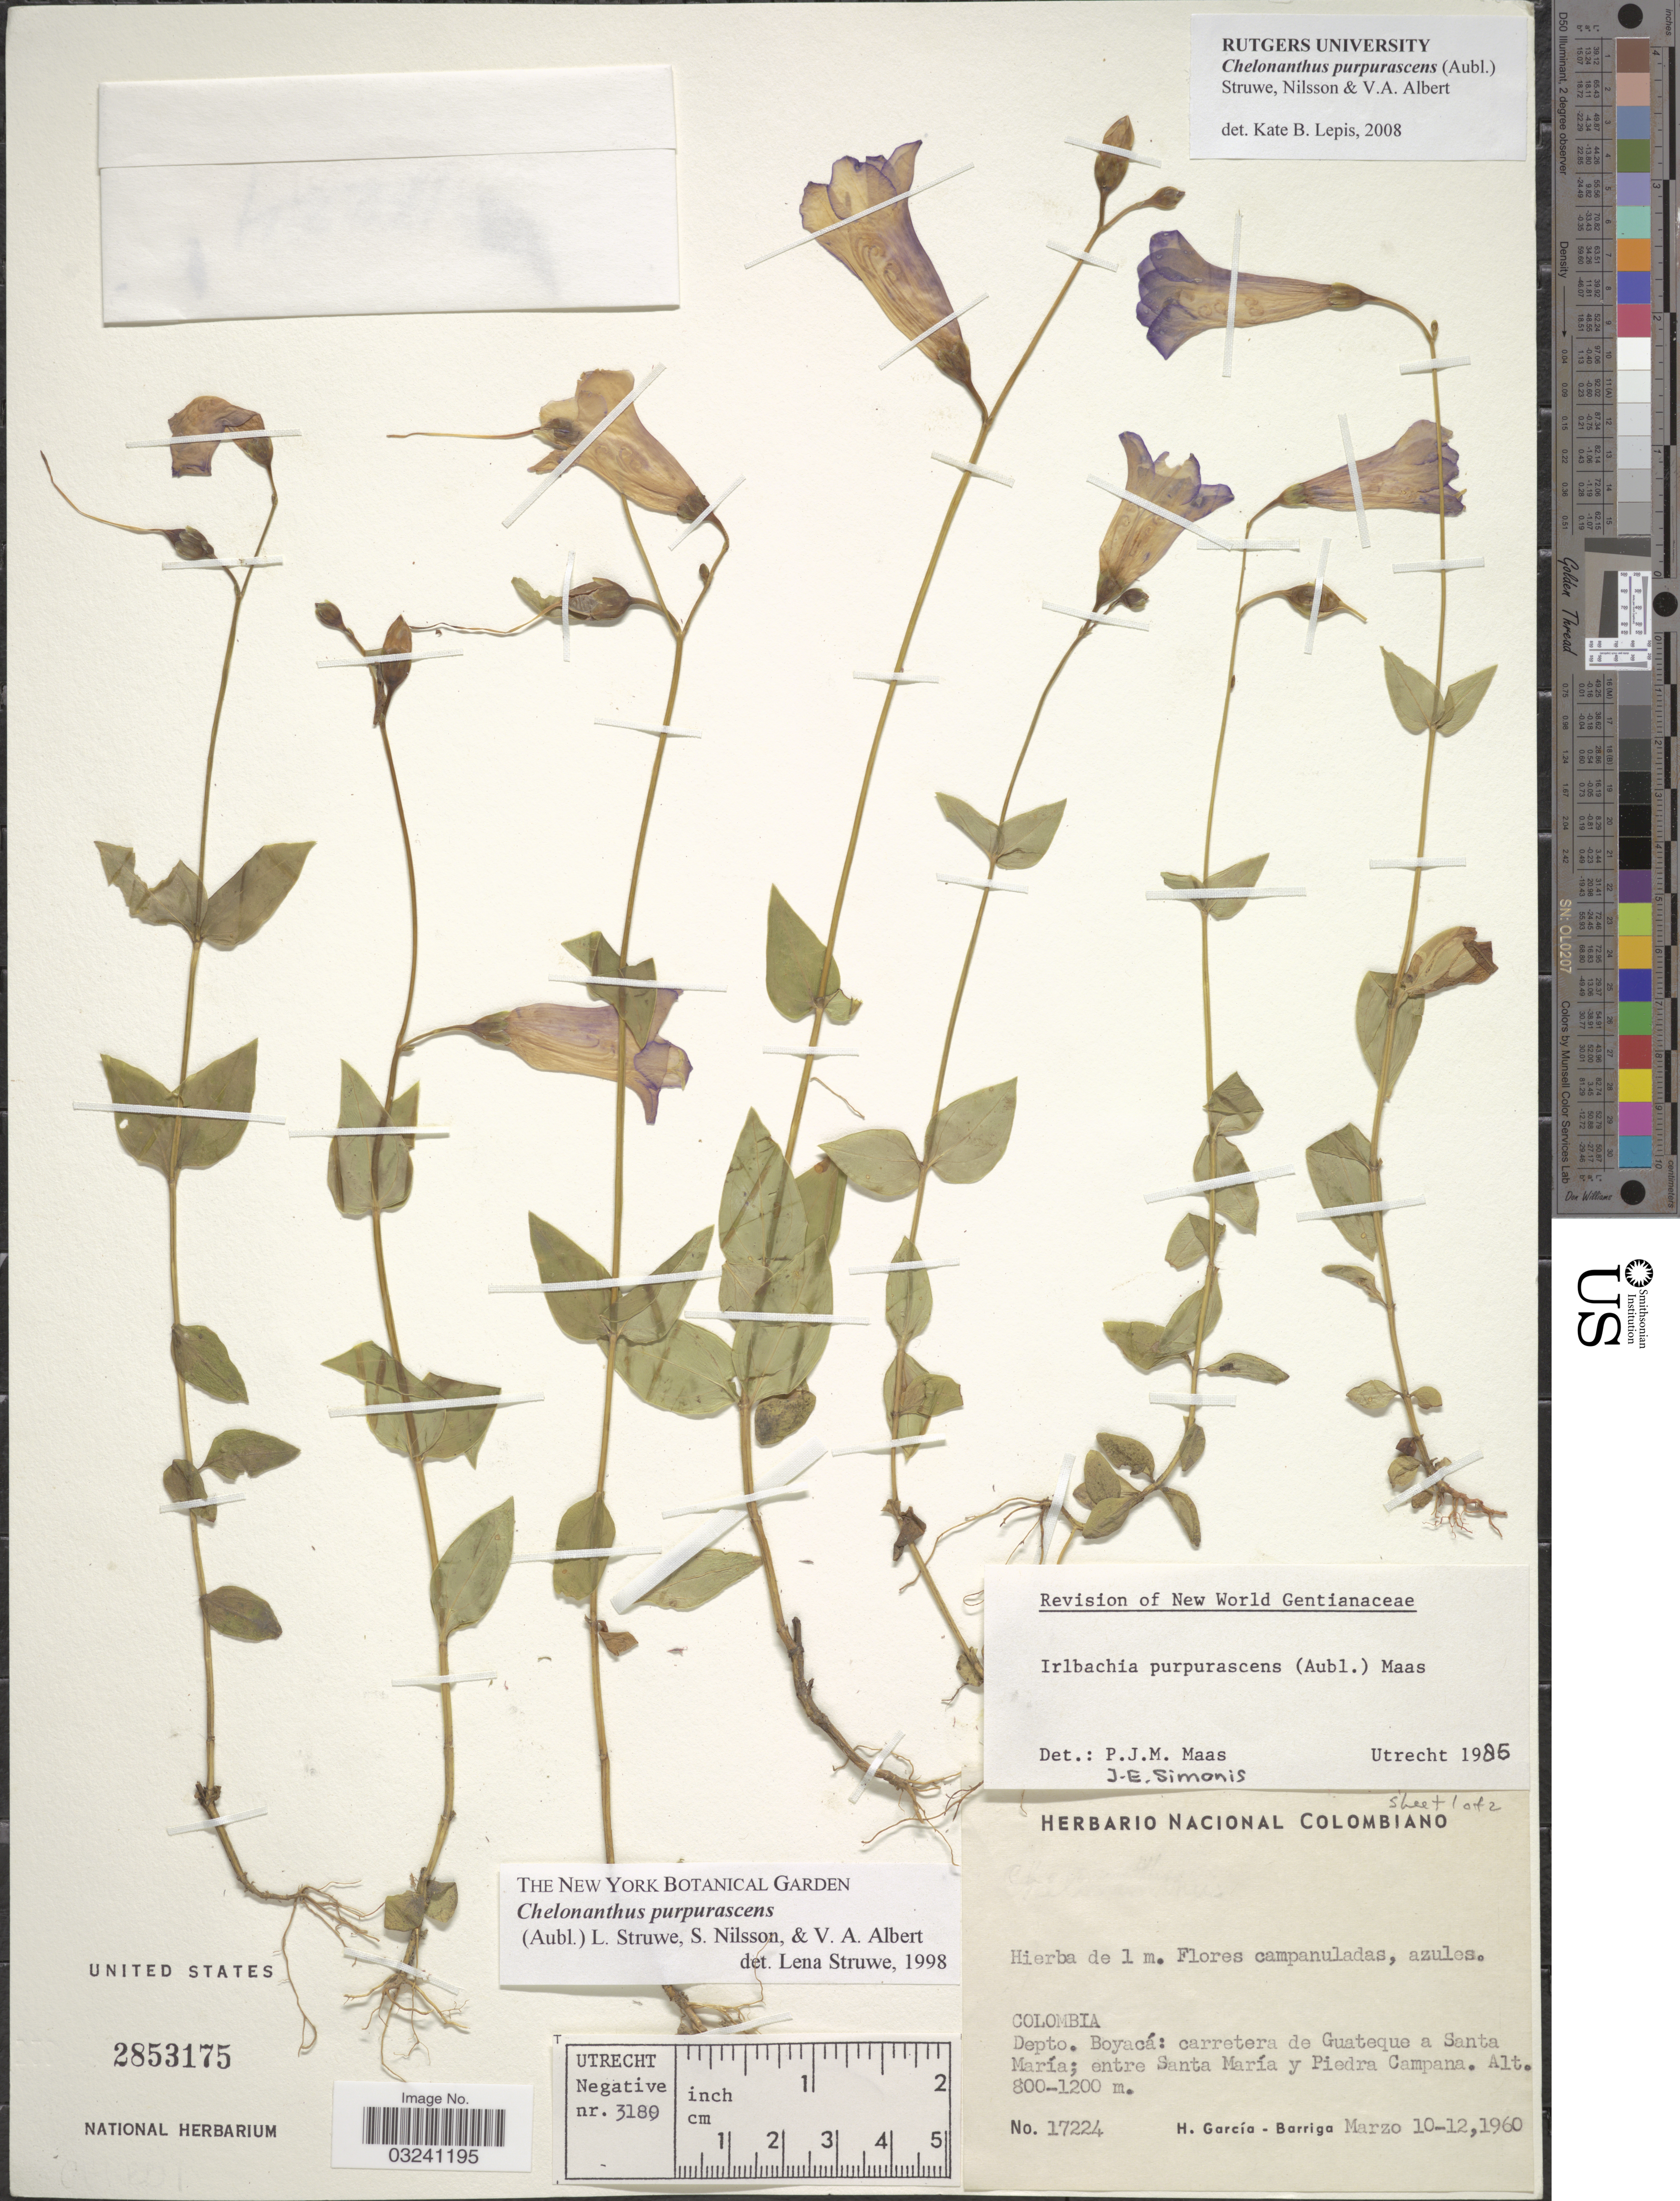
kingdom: Plantae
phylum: Tracheophyta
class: Magnoliopsida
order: Gentianales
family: Gentianaceae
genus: Chelonanthus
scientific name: Chelonanthus purpurascens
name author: (Aubl.) Struwe et al.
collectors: H. García Barriga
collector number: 17224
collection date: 1960-03-10/1960-03-12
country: Colombia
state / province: Boyacá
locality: Depto. Boyacá: carretera de Guateque a Santa María; entre Santa María y Piedra Campana.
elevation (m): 800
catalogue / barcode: US 2853175